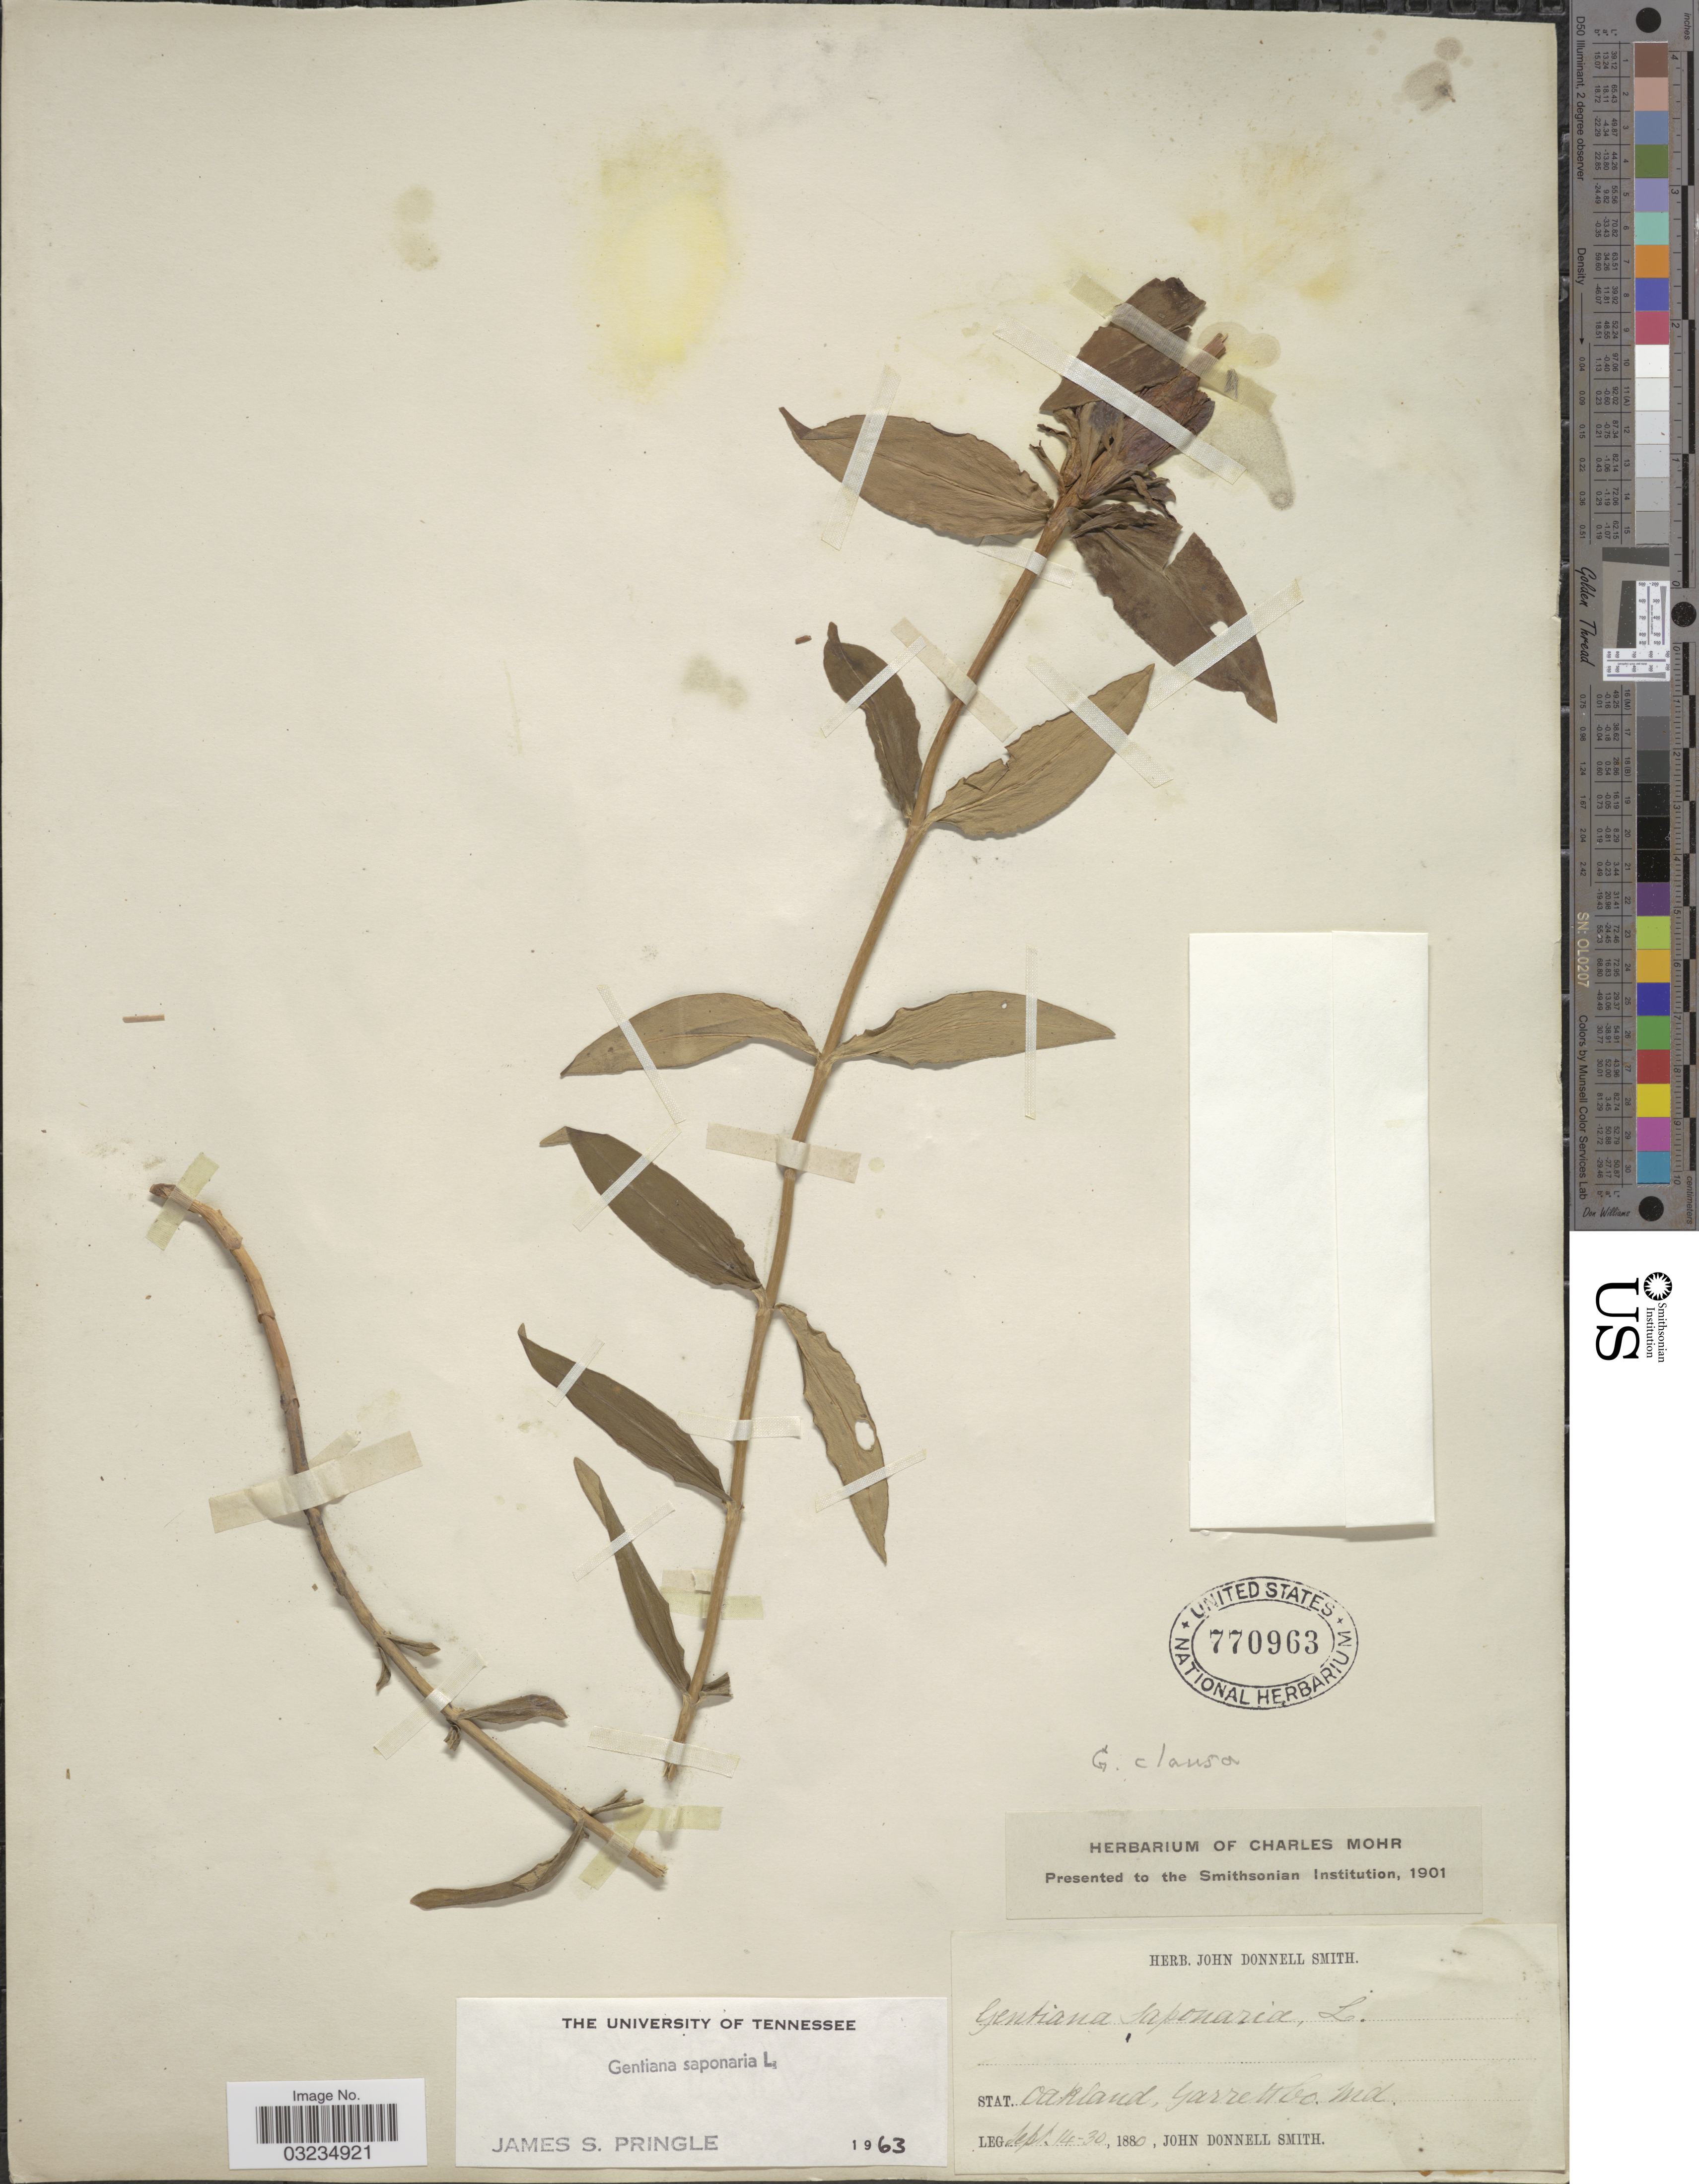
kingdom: Plantae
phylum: Tracheophyta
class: Magnoliopsida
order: Gentianales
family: Gentianaceae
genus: Gentiana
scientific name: Gentiana saponaria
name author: L.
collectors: J. Donnell Smith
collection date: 1880-09-14/1880-09-30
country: United States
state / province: Maryland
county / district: Garrett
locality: Stat. Oakland, Garrett Co.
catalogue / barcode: US 770963